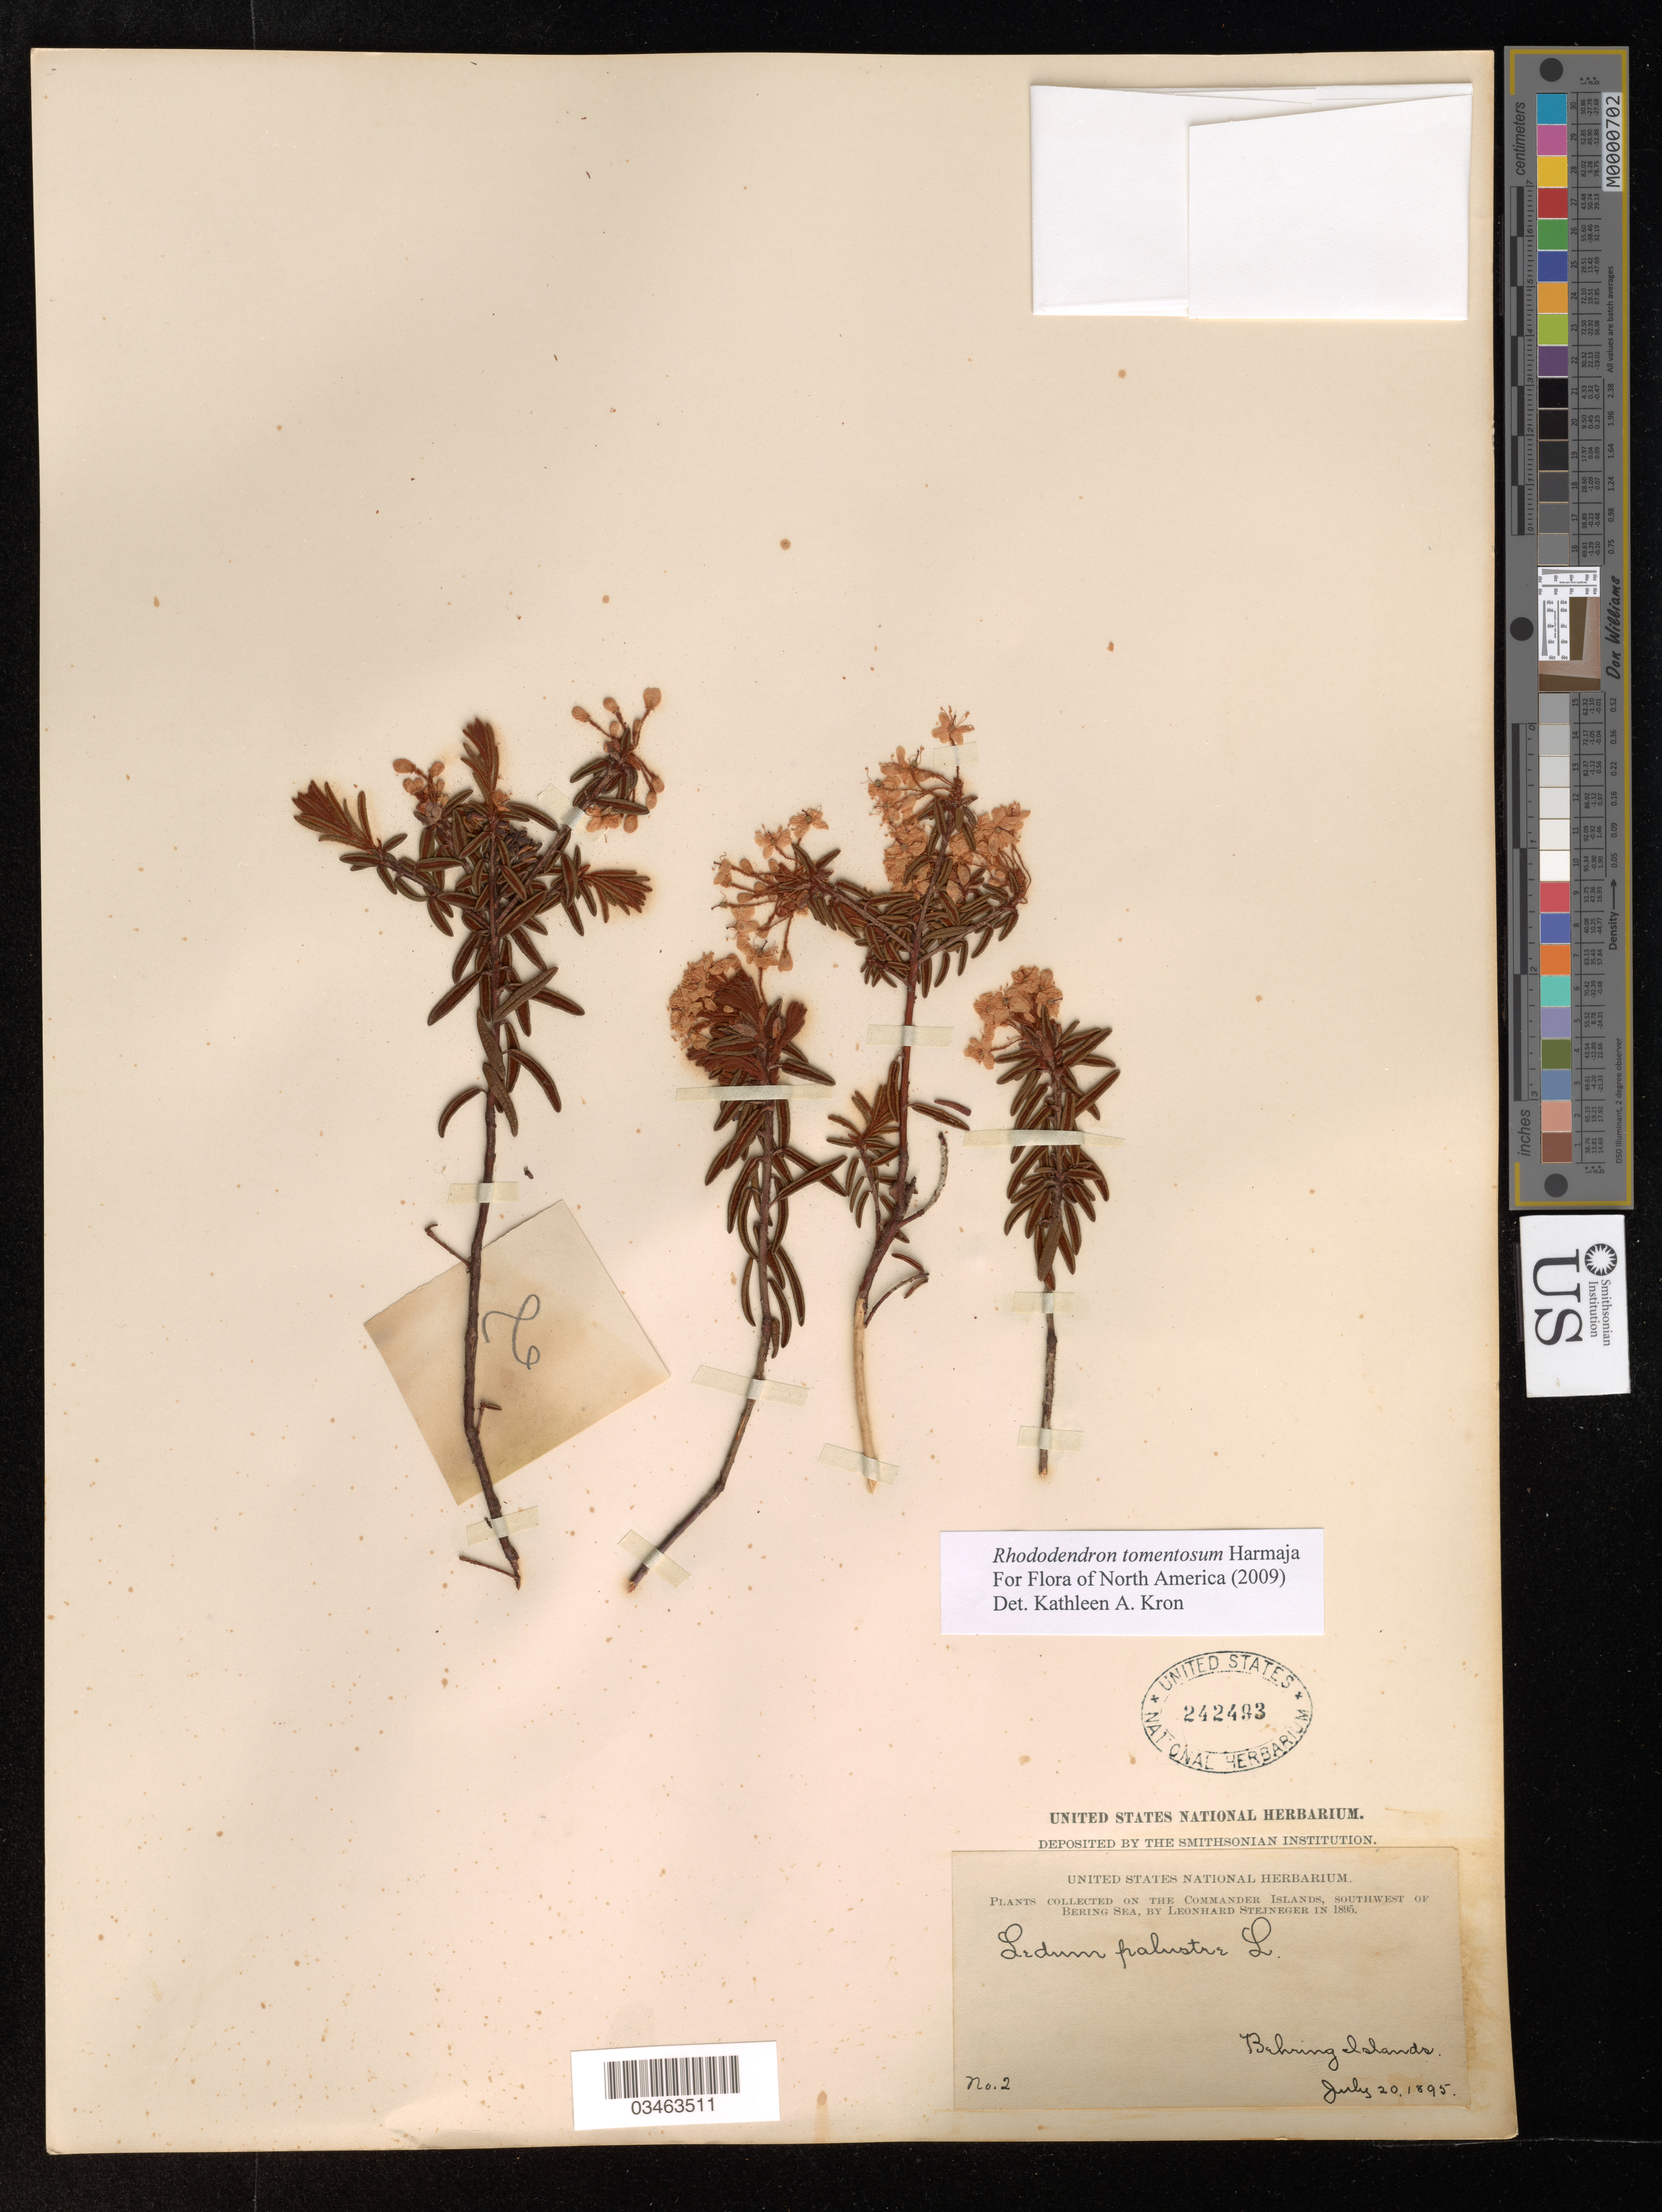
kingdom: Plantae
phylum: Tracheophyta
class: Magnoliopsida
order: Ericales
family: Ericaceae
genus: Rhododendron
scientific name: Rhododendron tomentosum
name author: Harmaja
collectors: L. Stejneger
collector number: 2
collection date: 1895-07-20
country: Russian Federation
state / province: Kamchatka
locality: The Commander Islands, Southwest of Bering Sea. Bahring Islands.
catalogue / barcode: US 242493